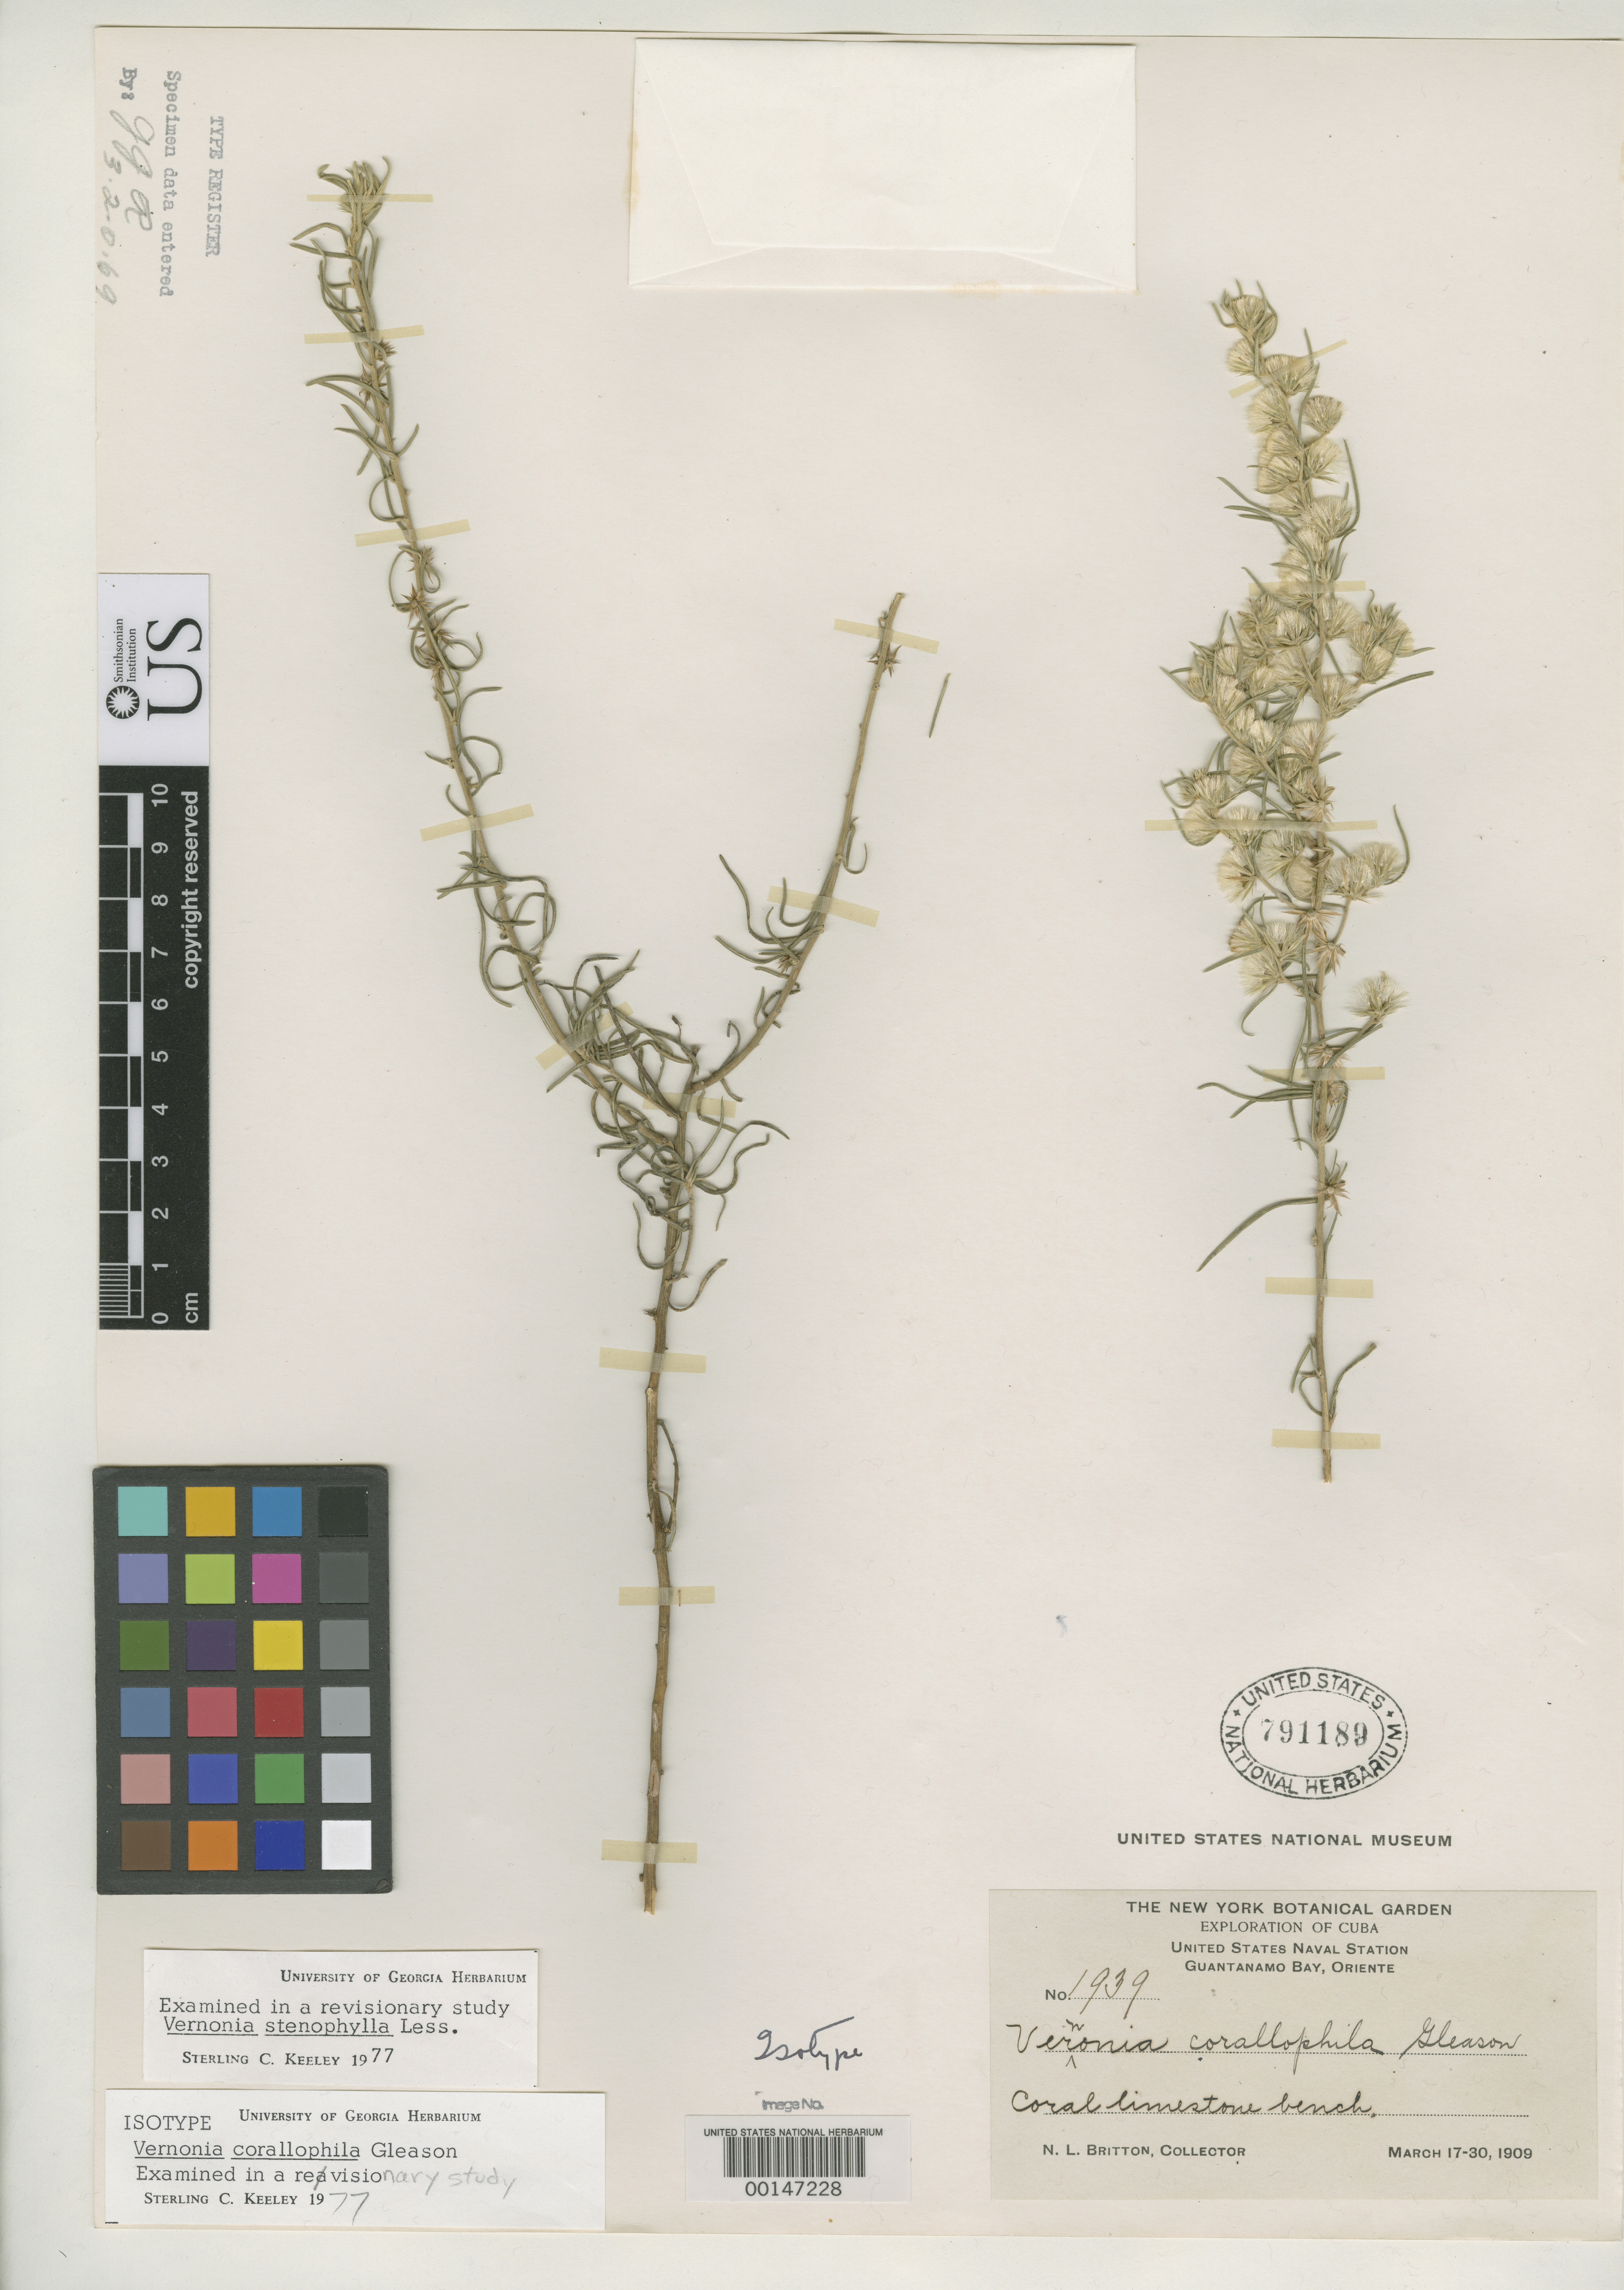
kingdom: Plantae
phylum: Tracheophyta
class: Magnoliopsida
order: Asterales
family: Asteraceae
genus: Vernonia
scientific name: Vernonia corallophila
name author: Gleason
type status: Isotype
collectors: N. Britton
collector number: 1939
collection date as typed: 17 Mar 1909 to 30 Mar 1909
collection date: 1909-03-17/1909-03-30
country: Cuba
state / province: Oriente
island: Greater Antilles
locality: Guantanamo Bay, U.S. Naval Station.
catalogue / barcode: US 791189